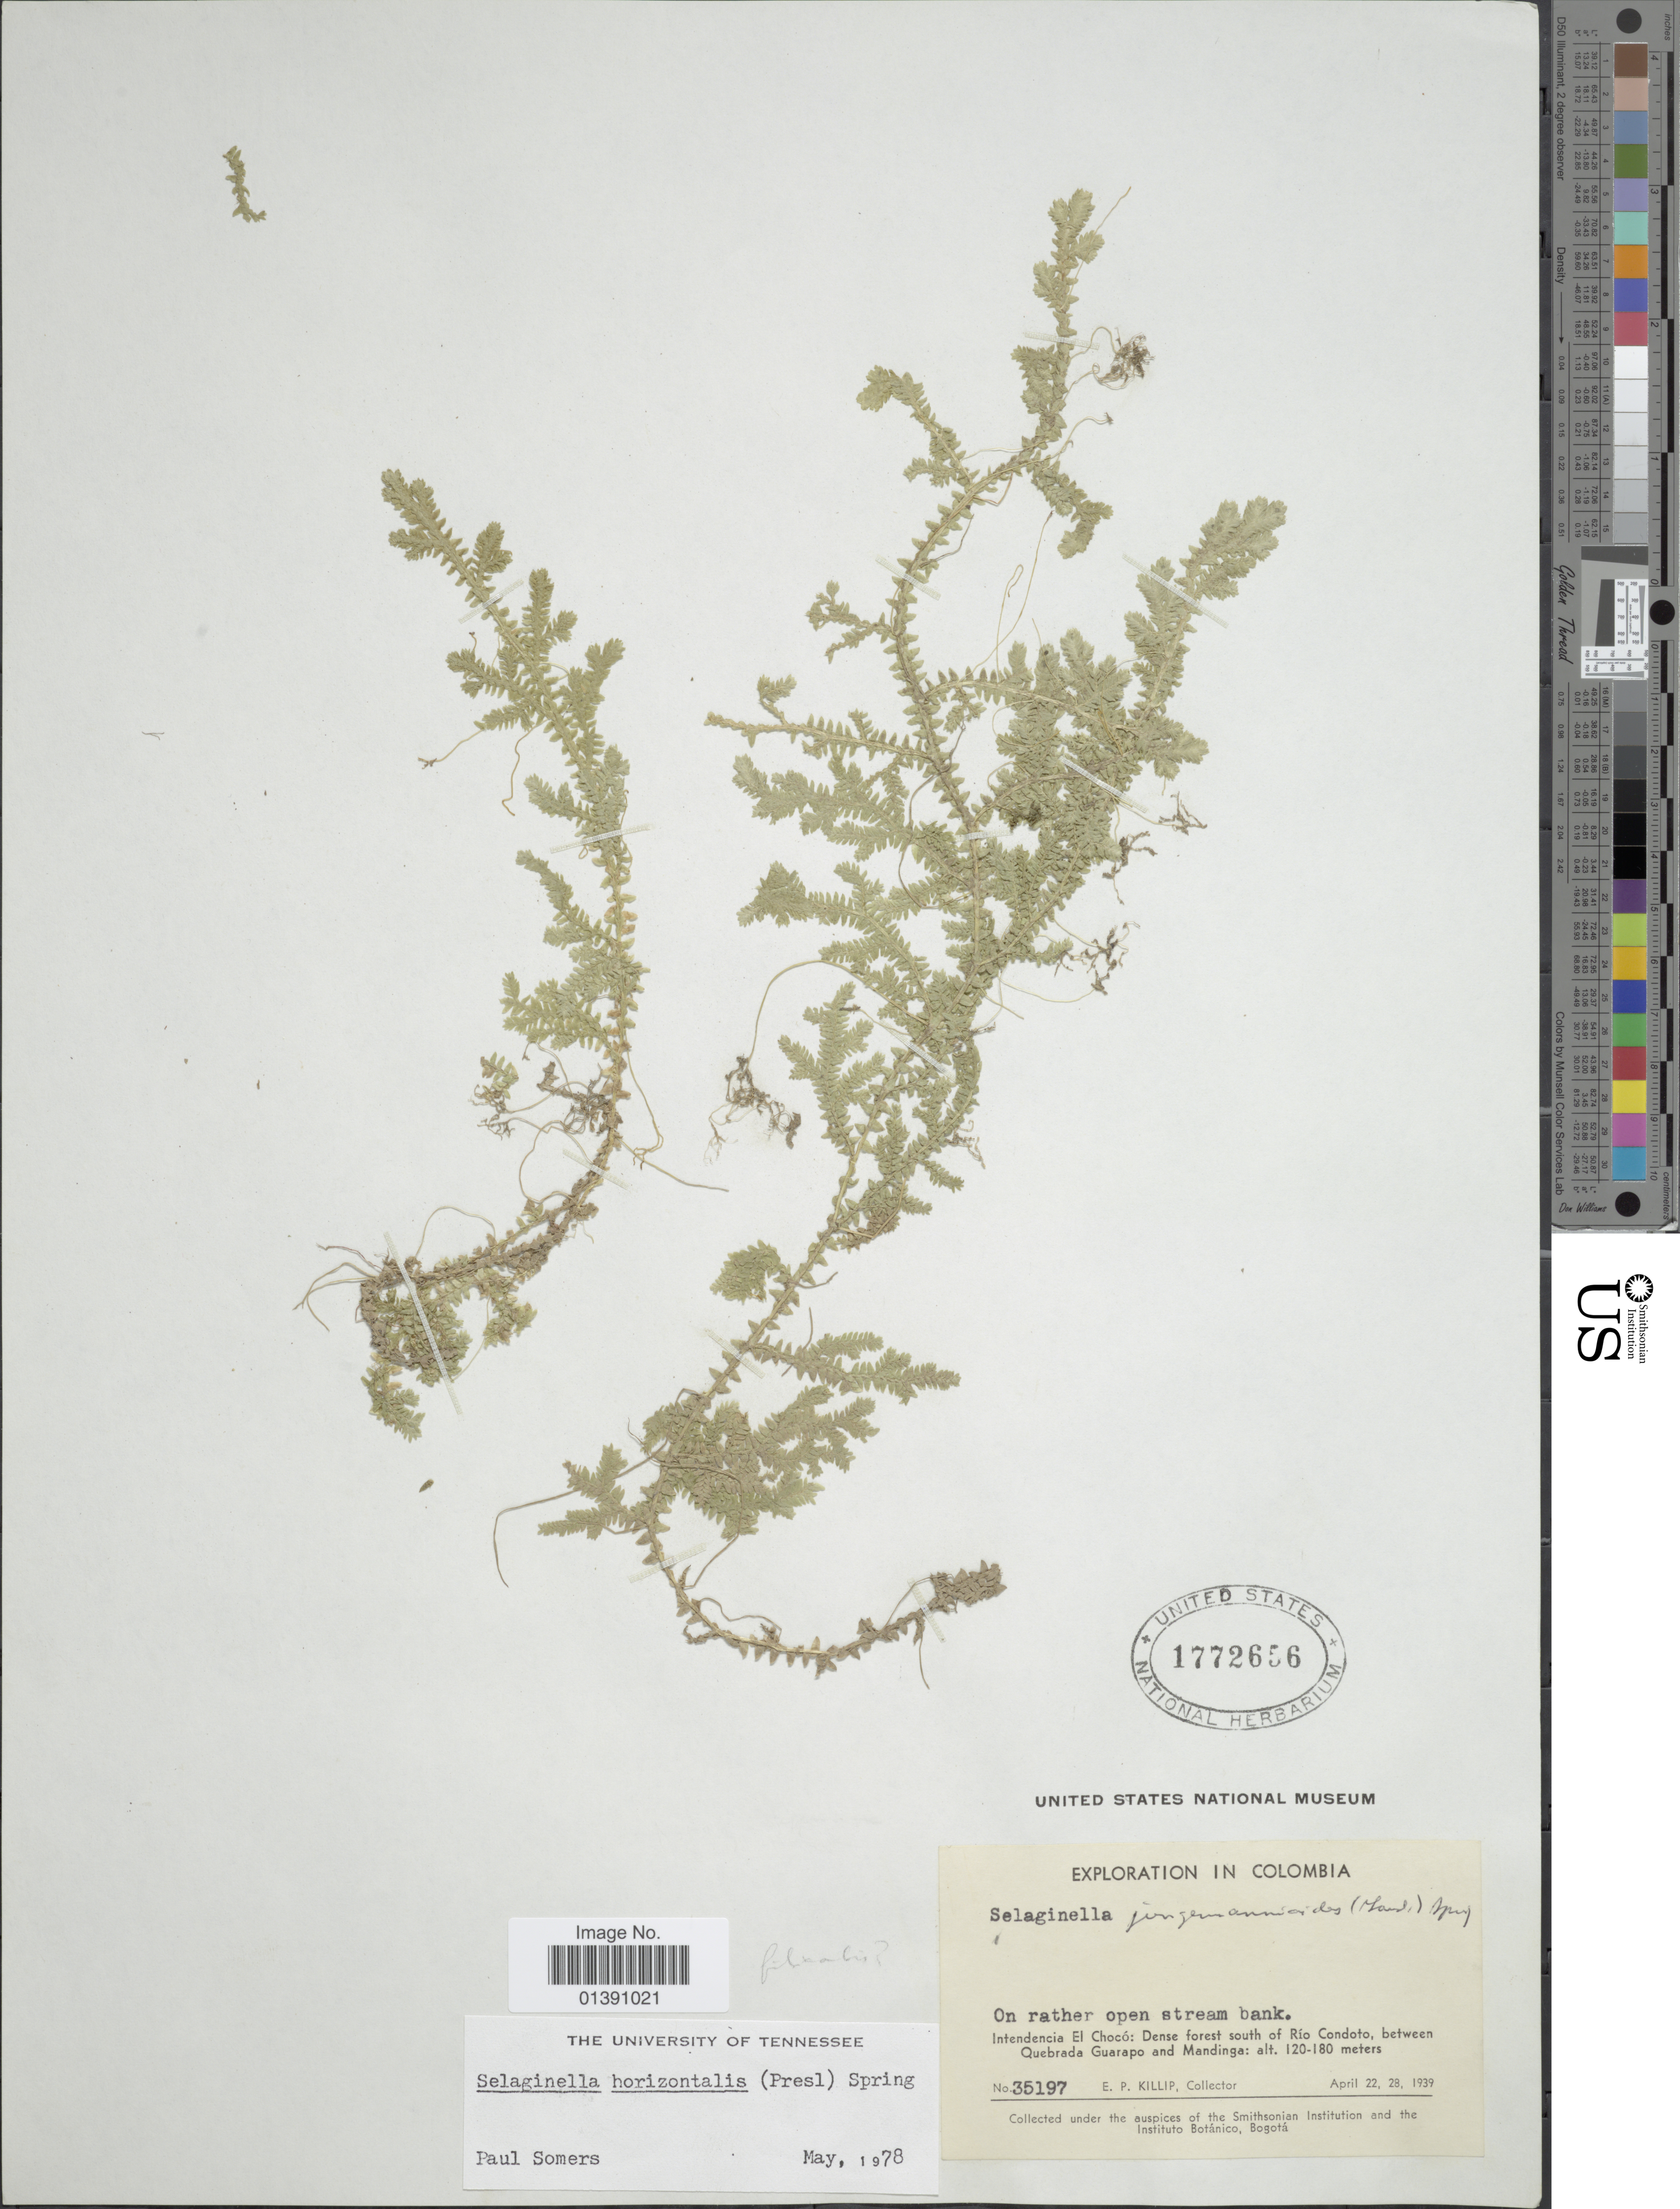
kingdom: Plantae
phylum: Tracheophyta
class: Lycopodiopsida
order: Selaginellales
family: Selaginellaceae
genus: Selaginella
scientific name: Selaginella horizontalis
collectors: E. P. Killip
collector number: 35197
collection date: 1939-04-22/1939-04-28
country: Colombia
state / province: Chocó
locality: Intendencia El Chocó: Dense forest south of Río Condoto, between Quebrada Guarapo and Mandinga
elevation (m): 120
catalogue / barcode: US 1772656